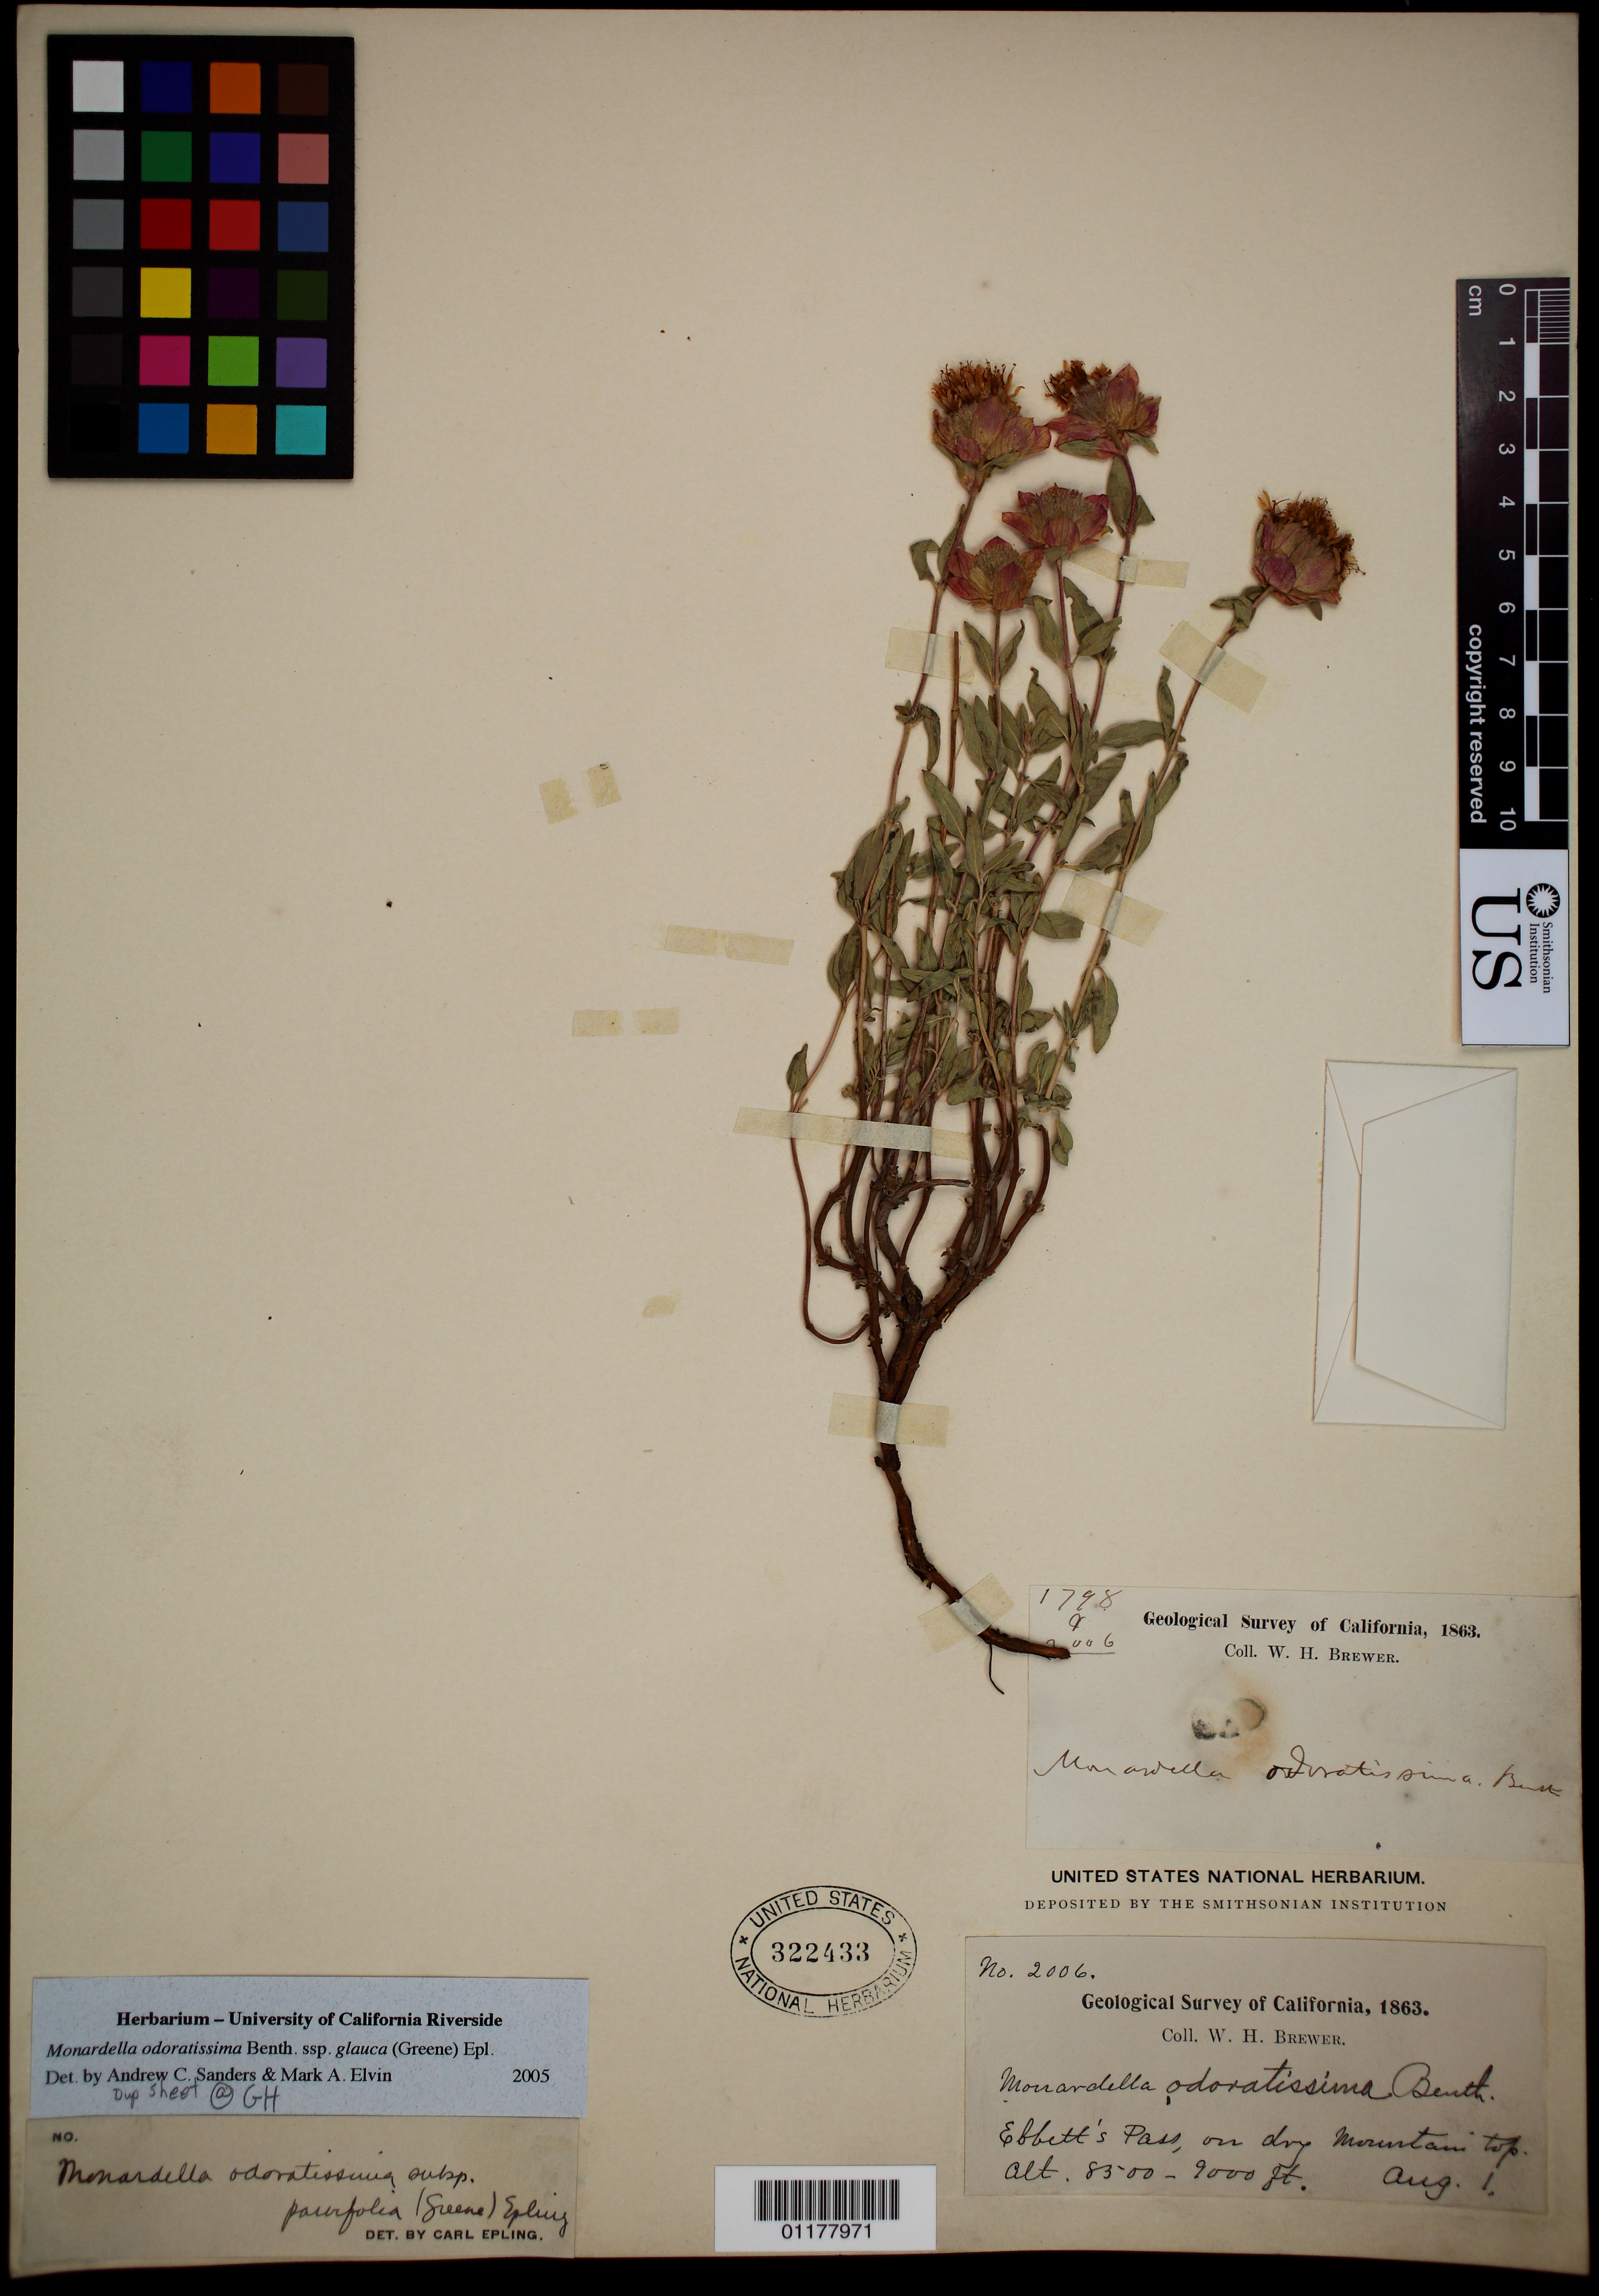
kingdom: Plantae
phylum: Tracheophyta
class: Magnoliopsida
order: Lamiales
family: Lamiaceae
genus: Monardella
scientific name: Monardella odoratissima subsp. glauca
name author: (Greene) Epling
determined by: Sanders, A. C.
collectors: W. H. Brewer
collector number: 2006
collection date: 1863-08-01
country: United States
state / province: California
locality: Ebbit's Pass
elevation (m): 2591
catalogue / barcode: US 322433